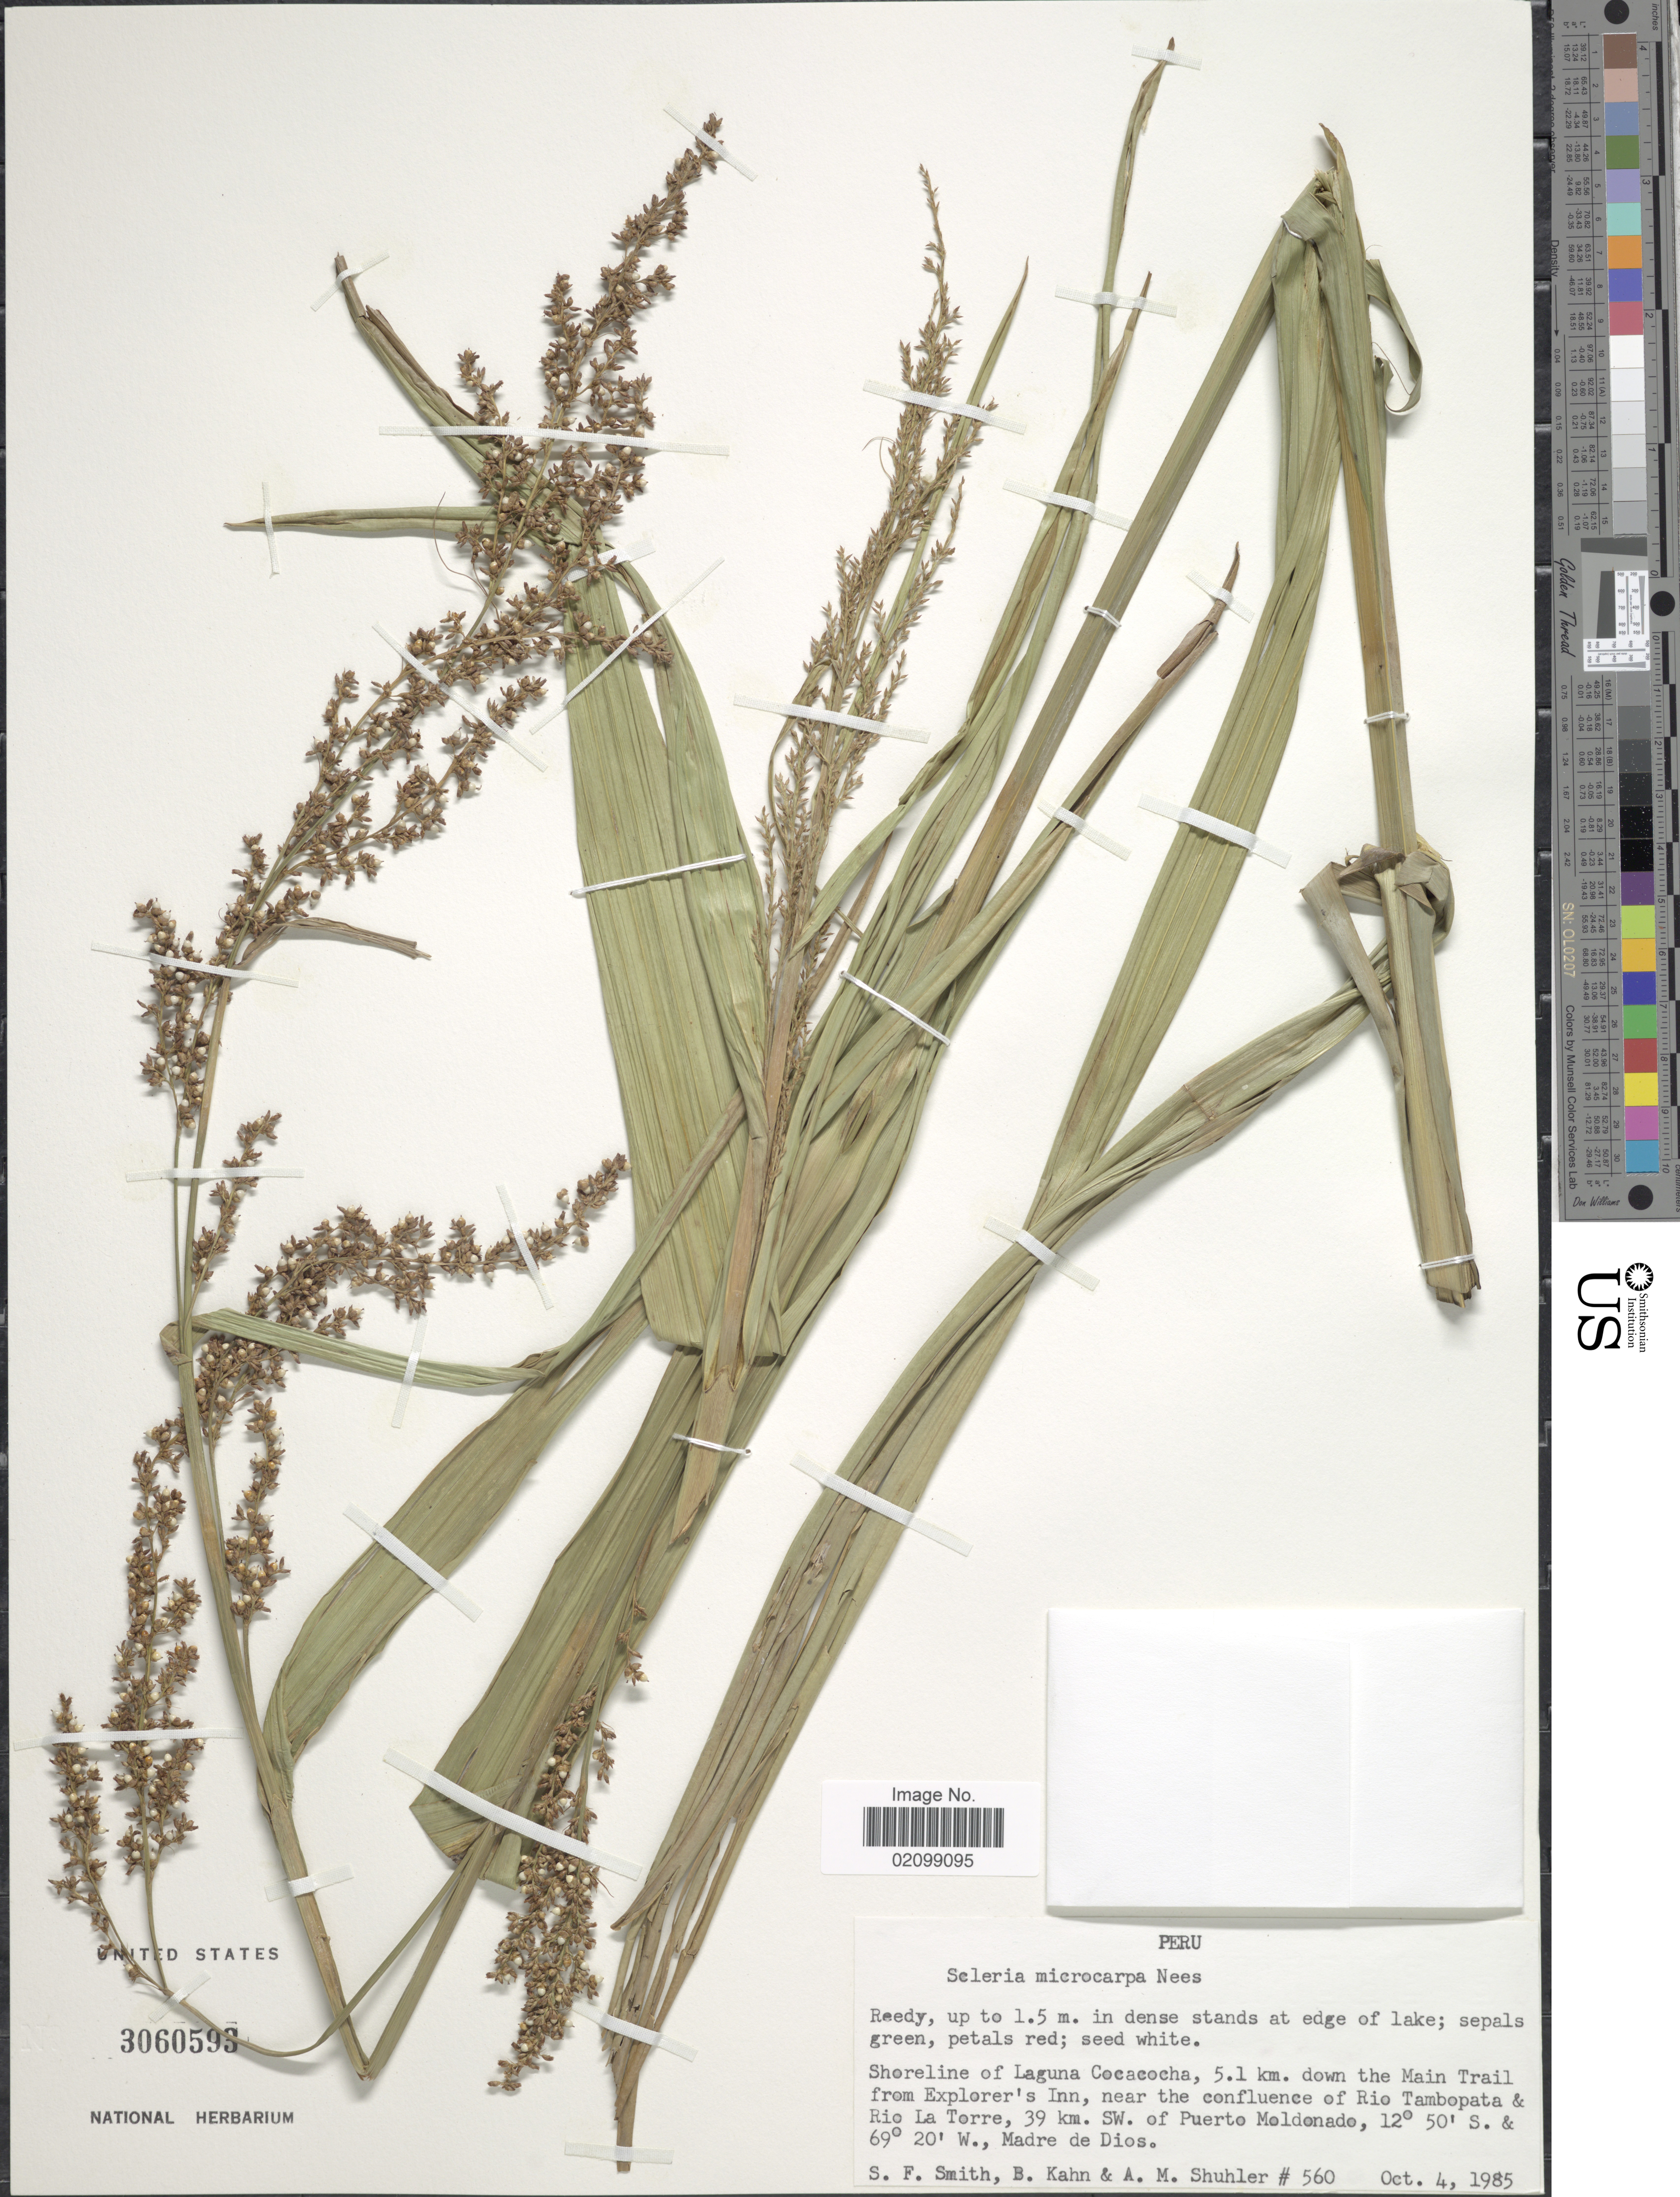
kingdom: Plantae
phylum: Tracheophyta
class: Liliopsida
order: Poales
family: Cyperaceae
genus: Scleria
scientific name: Scleria microcarpa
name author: Nees ex Kunth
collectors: S.F. Smith, B. Kahn & A. Shuhler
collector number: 560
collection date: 1985-10-04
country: Peru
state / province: Madre de Dios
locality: Shoreline of Laguna Cocacocha, 5.1 km down the Main Trail from Explorer's Inn, near the confluence of Rio Tambopata & Rio La Torre, 39 km. SW. of Puerto Moldonado, Madre de Dios.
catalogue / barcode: US 3060593